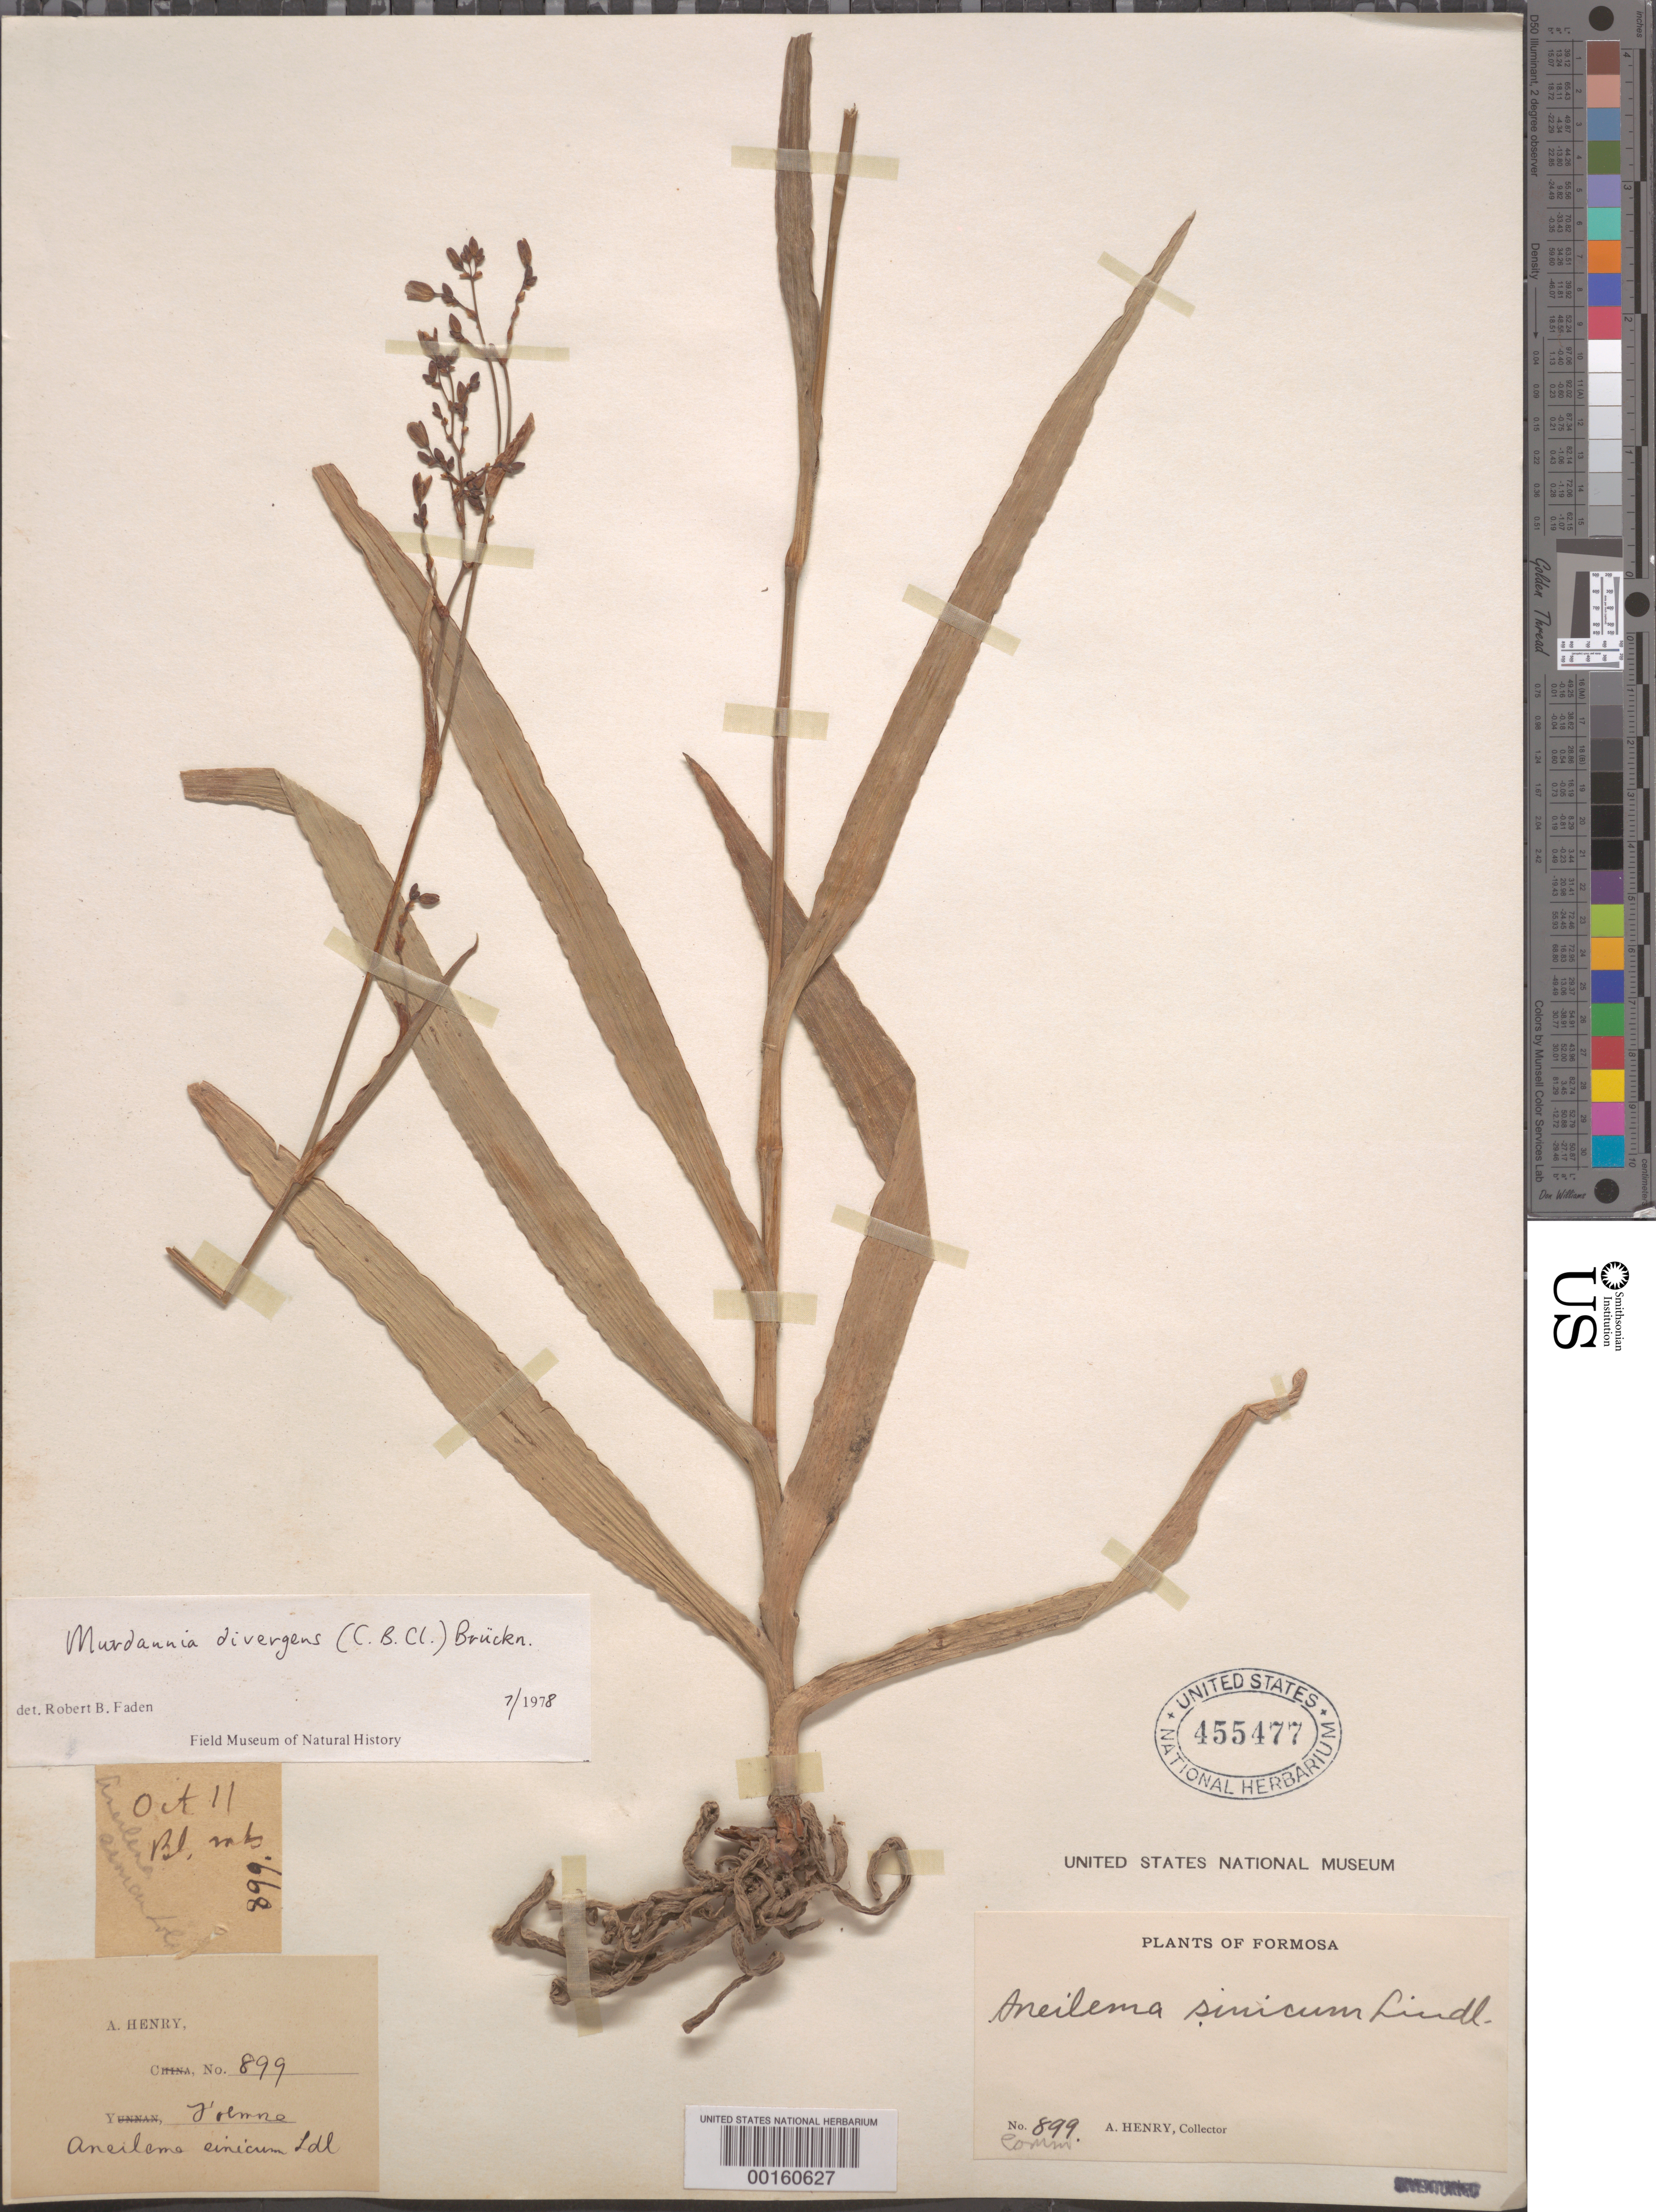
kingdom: Plantae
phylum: Tracheophyta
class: Liliopsida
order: Commelinales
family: Commelinaceae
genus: Murdannia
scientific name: Murdannia divergens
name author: (C.B. Clarke) G. Brückn.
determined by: Faden, Robert B., (US), Smithsonian Institution - National Museum of Natural History (UNITED STATES)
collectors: A. Henry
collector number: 899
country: Taiwan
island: Taiwan [Formosa]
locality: S. Cape. Schmuser.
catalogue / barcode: US 455477